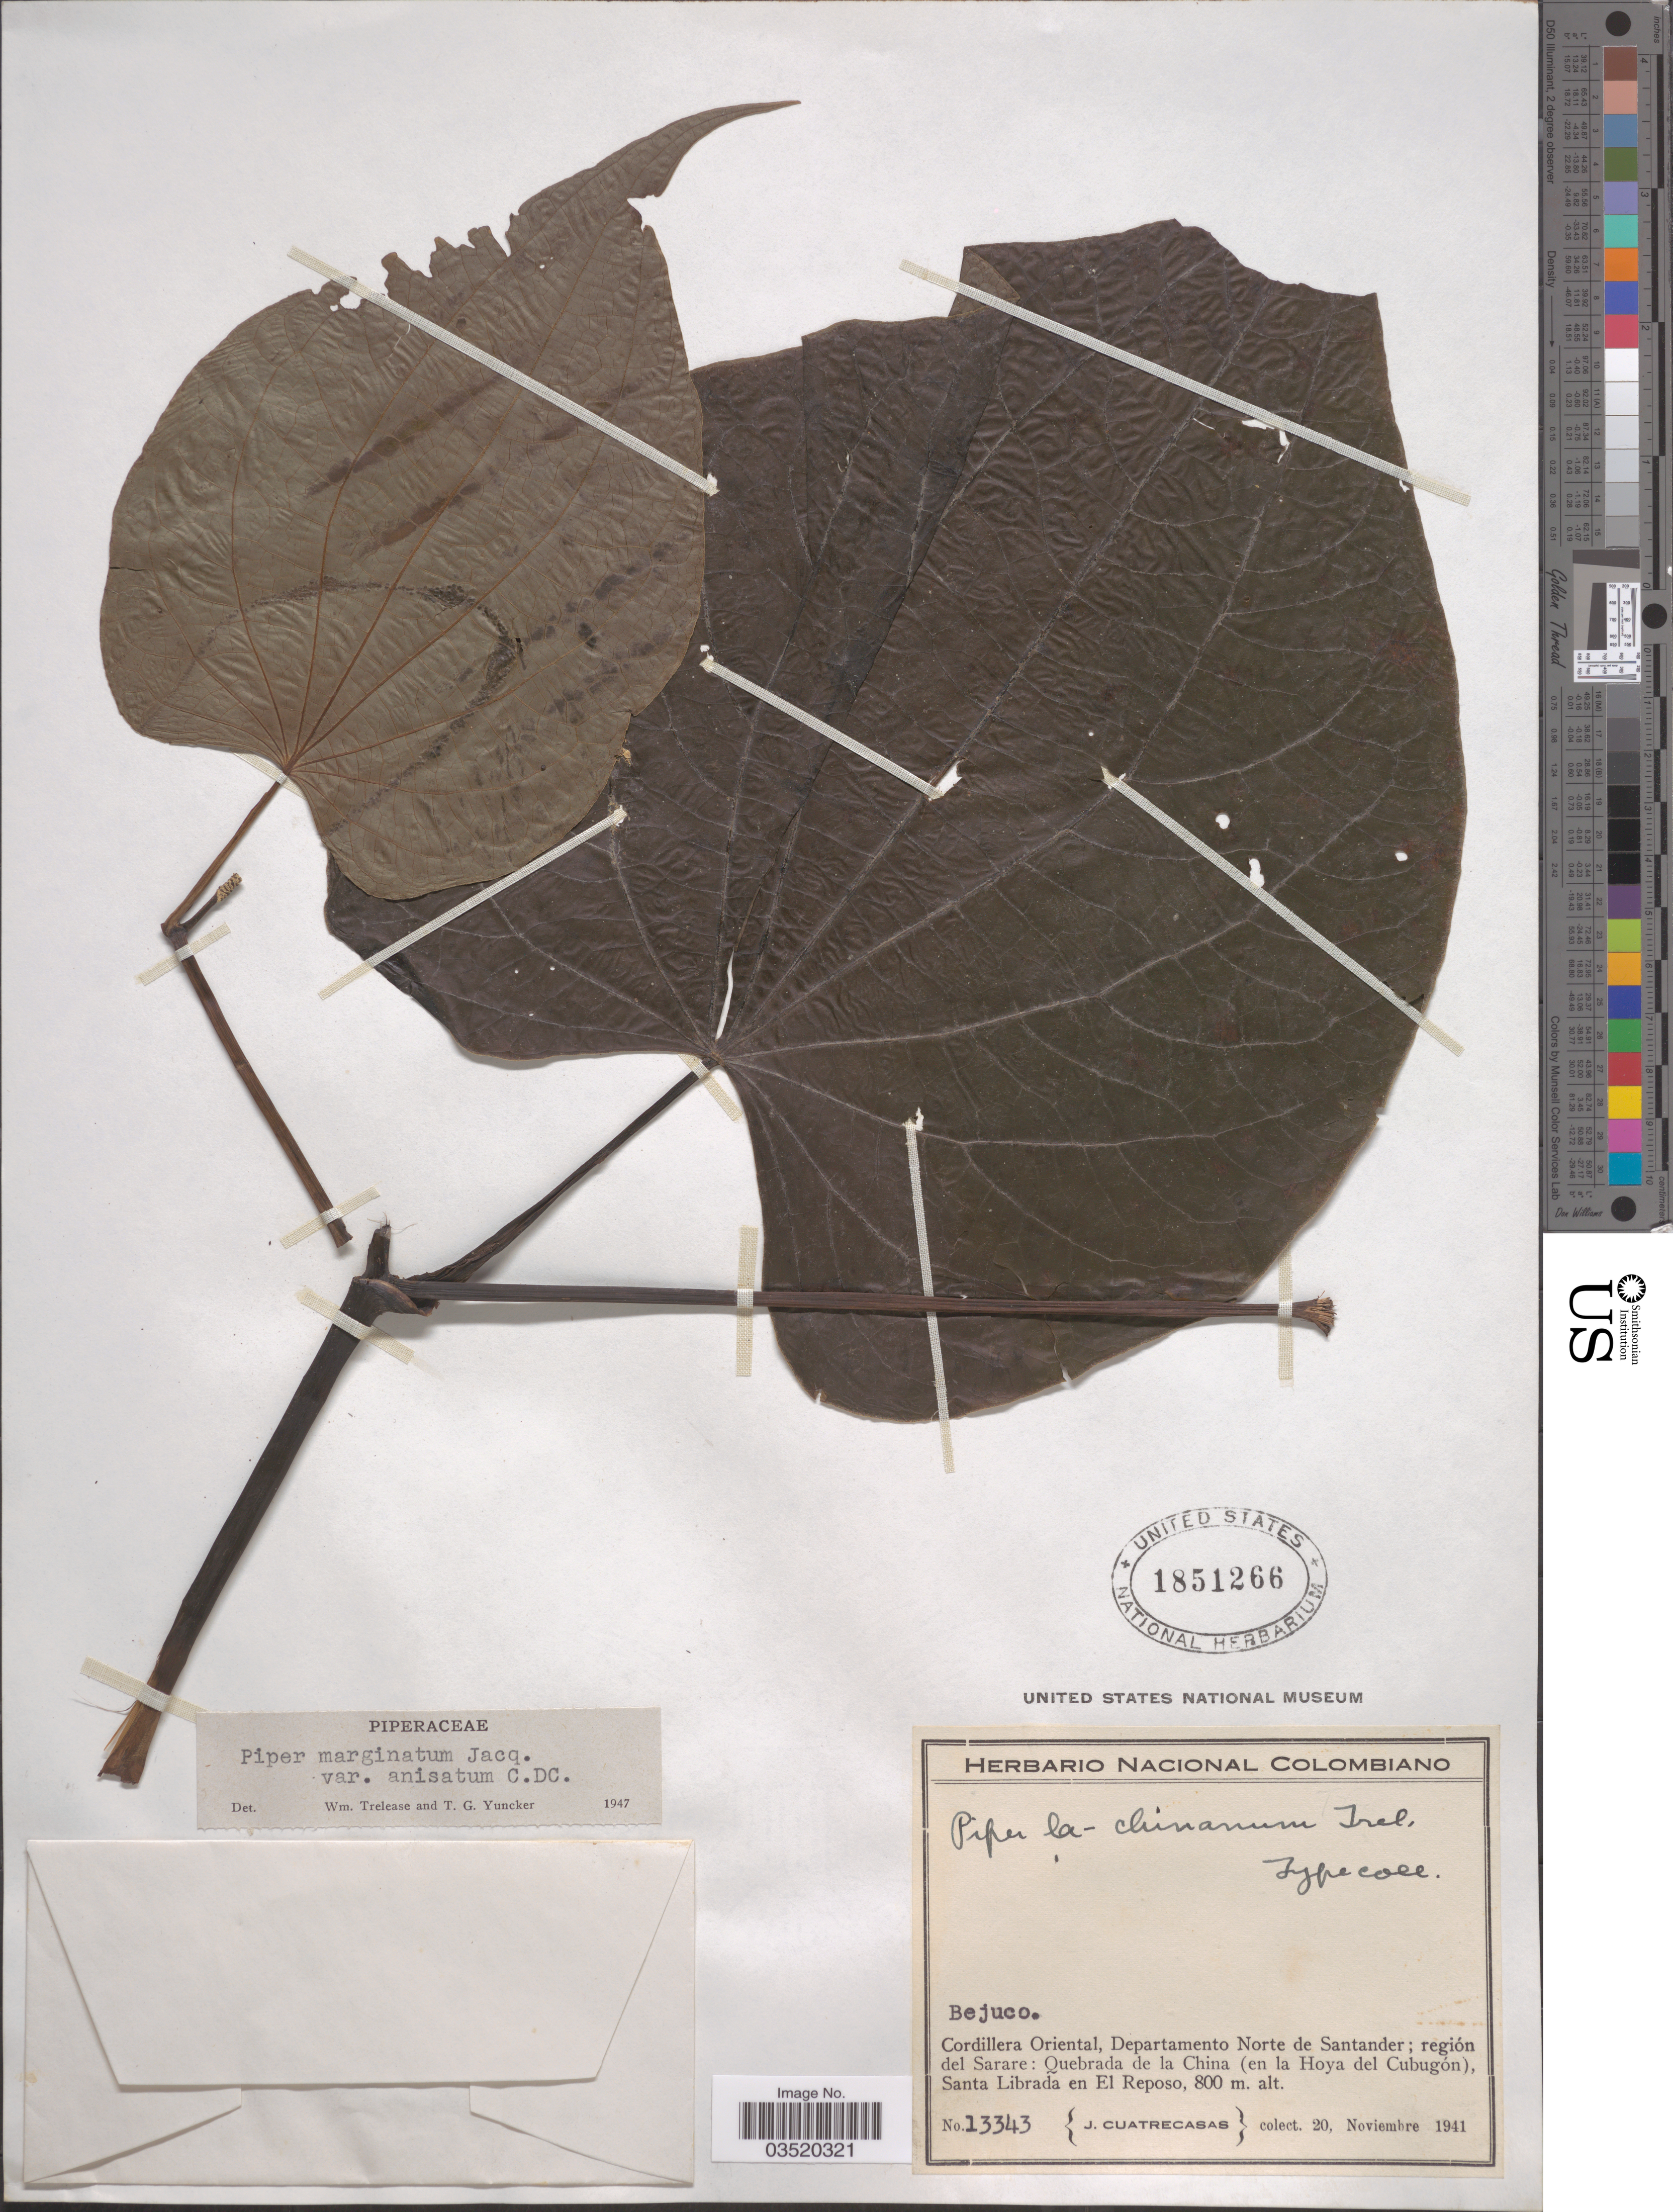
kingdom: Plantae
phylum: Tracheophyta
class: Magnoliopsida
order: Piperales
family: Piperaceae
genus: Piper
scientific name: Piper marginatum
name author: Jacq.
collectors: J. Cuatrecasas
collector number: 13343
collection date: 1941-11-20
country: Colombia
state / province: Norte de Santander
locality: Cordillera Oriental, Departamento Norte de Santander; región del Sarare: Quebrada de la China (en la Hoya del Cubugón), Santa Librada en El Reposo.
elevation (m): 800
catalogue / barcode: US 1851266